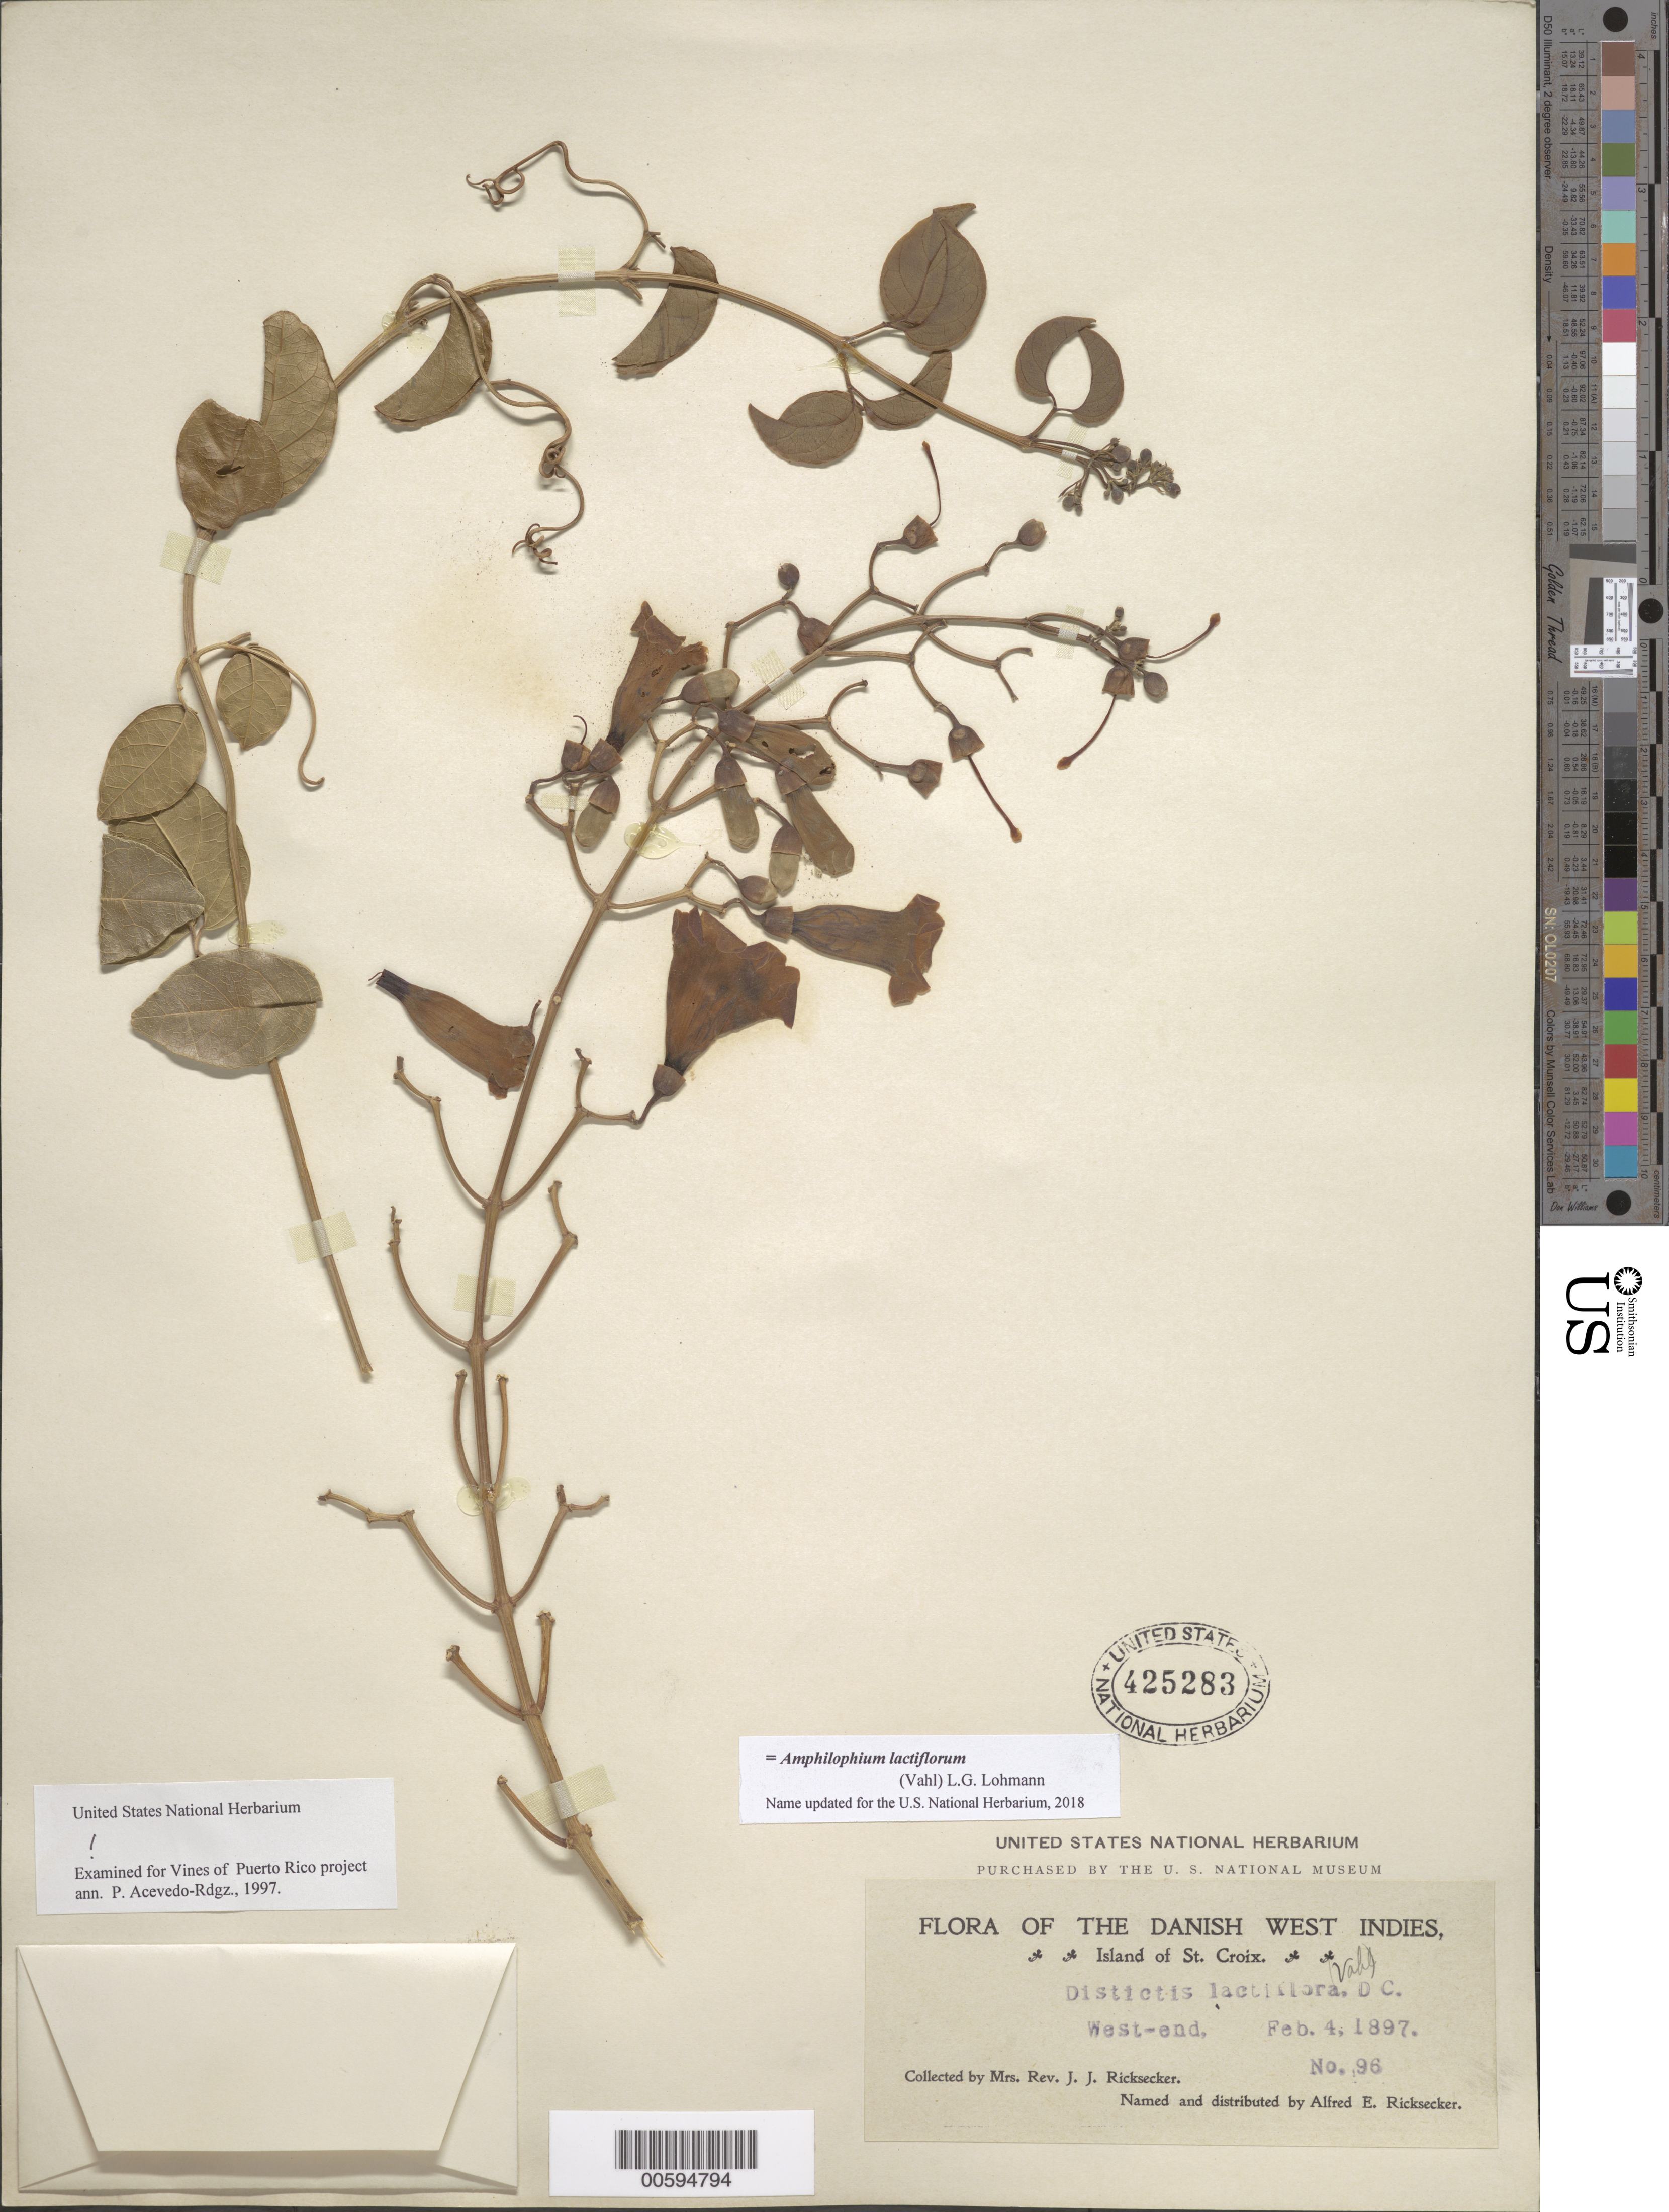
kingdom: Plantae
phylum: Tracheophyta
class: Magnoliopsida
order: Lamiales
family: Bignoniaceae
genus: Amphilophium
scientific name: Amphilophium lactiflorum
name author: (Vahl) L.G. Lohmann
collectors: Mrs. J. J. Ricksecker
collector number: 96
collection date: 1897-02-04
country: U.S. Virgin Islands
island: St. Croix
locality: West-end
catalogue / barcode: US 425283